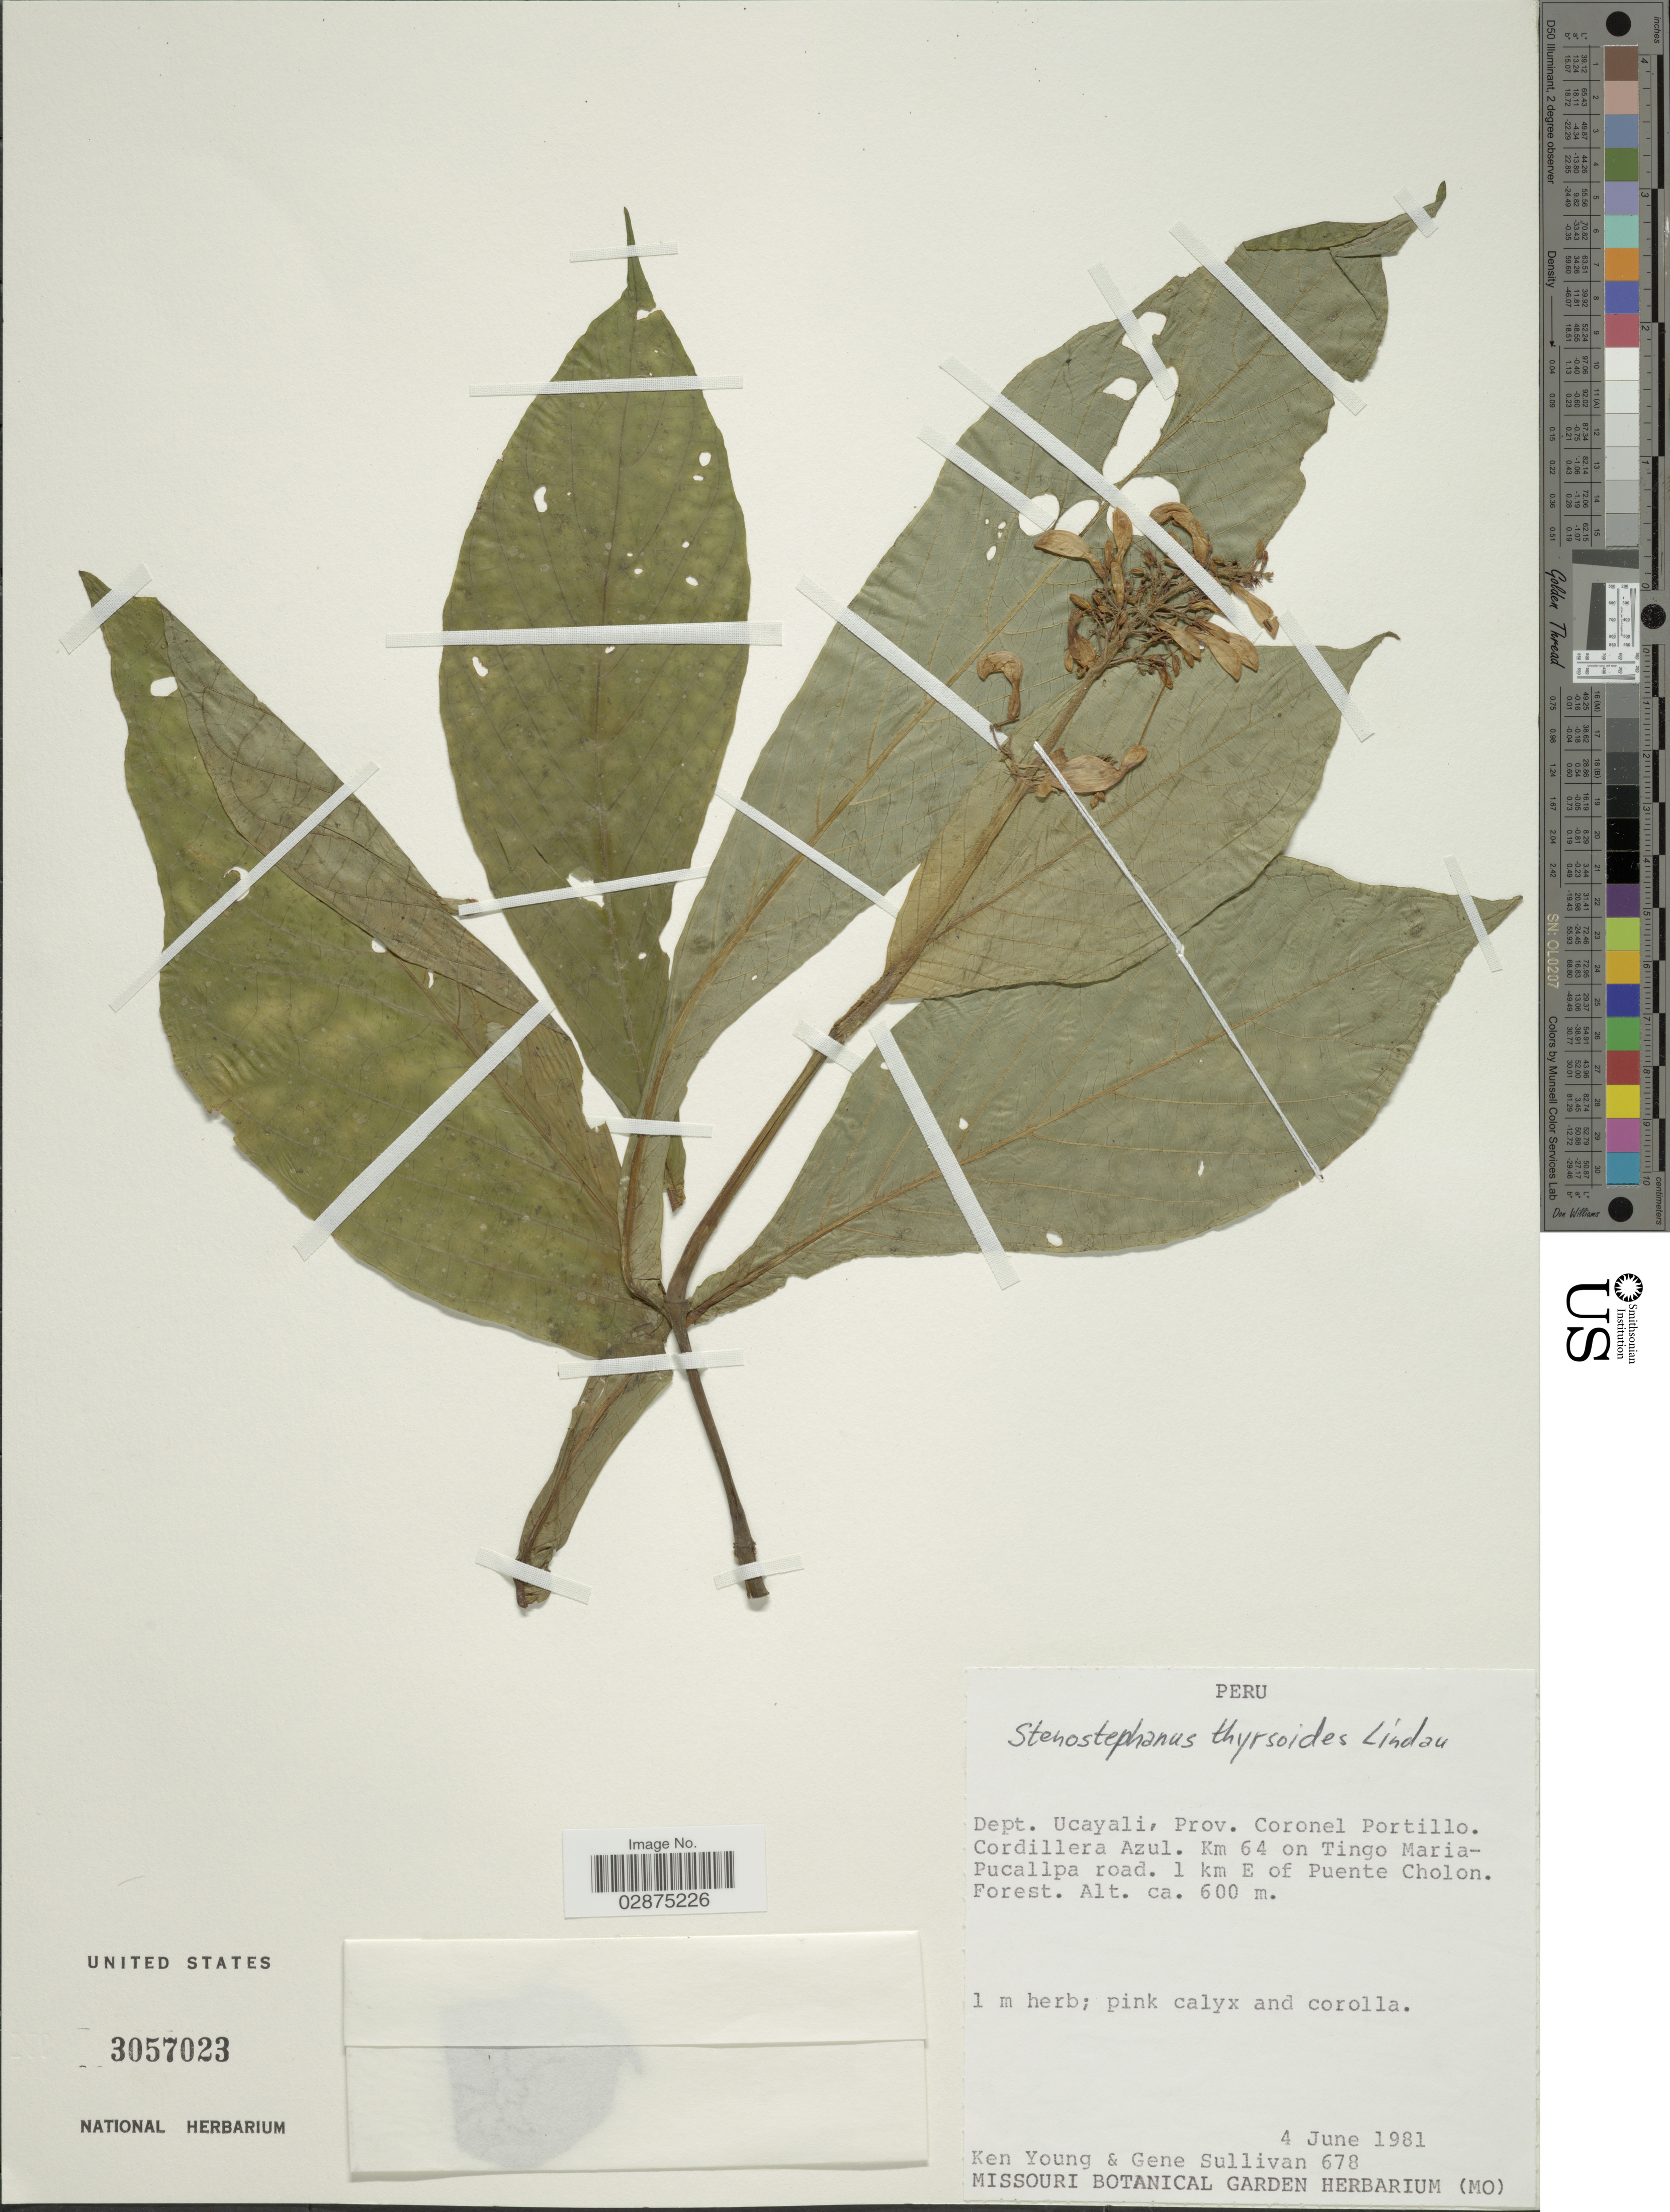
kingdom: Plantae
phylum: Tracheophyta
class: Magnoliopsida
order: Lamiales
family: Acanthaceae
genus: Stenostephanus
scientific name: Stenostephanus longistaminus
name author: (Ruiz & Pav.) V.M. Baum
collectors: K. Young & G. Sullivan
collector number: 678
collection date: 1981-06-04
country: Peru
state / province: Ucayali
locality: Dept. Ucayali, Prov. Coronel Portillo. Cordillera Azul. Km 64 on Tingo Maria-Pucallpa road. 1 km E of Puente Cholon.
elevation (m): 600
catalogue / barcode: US 3057023